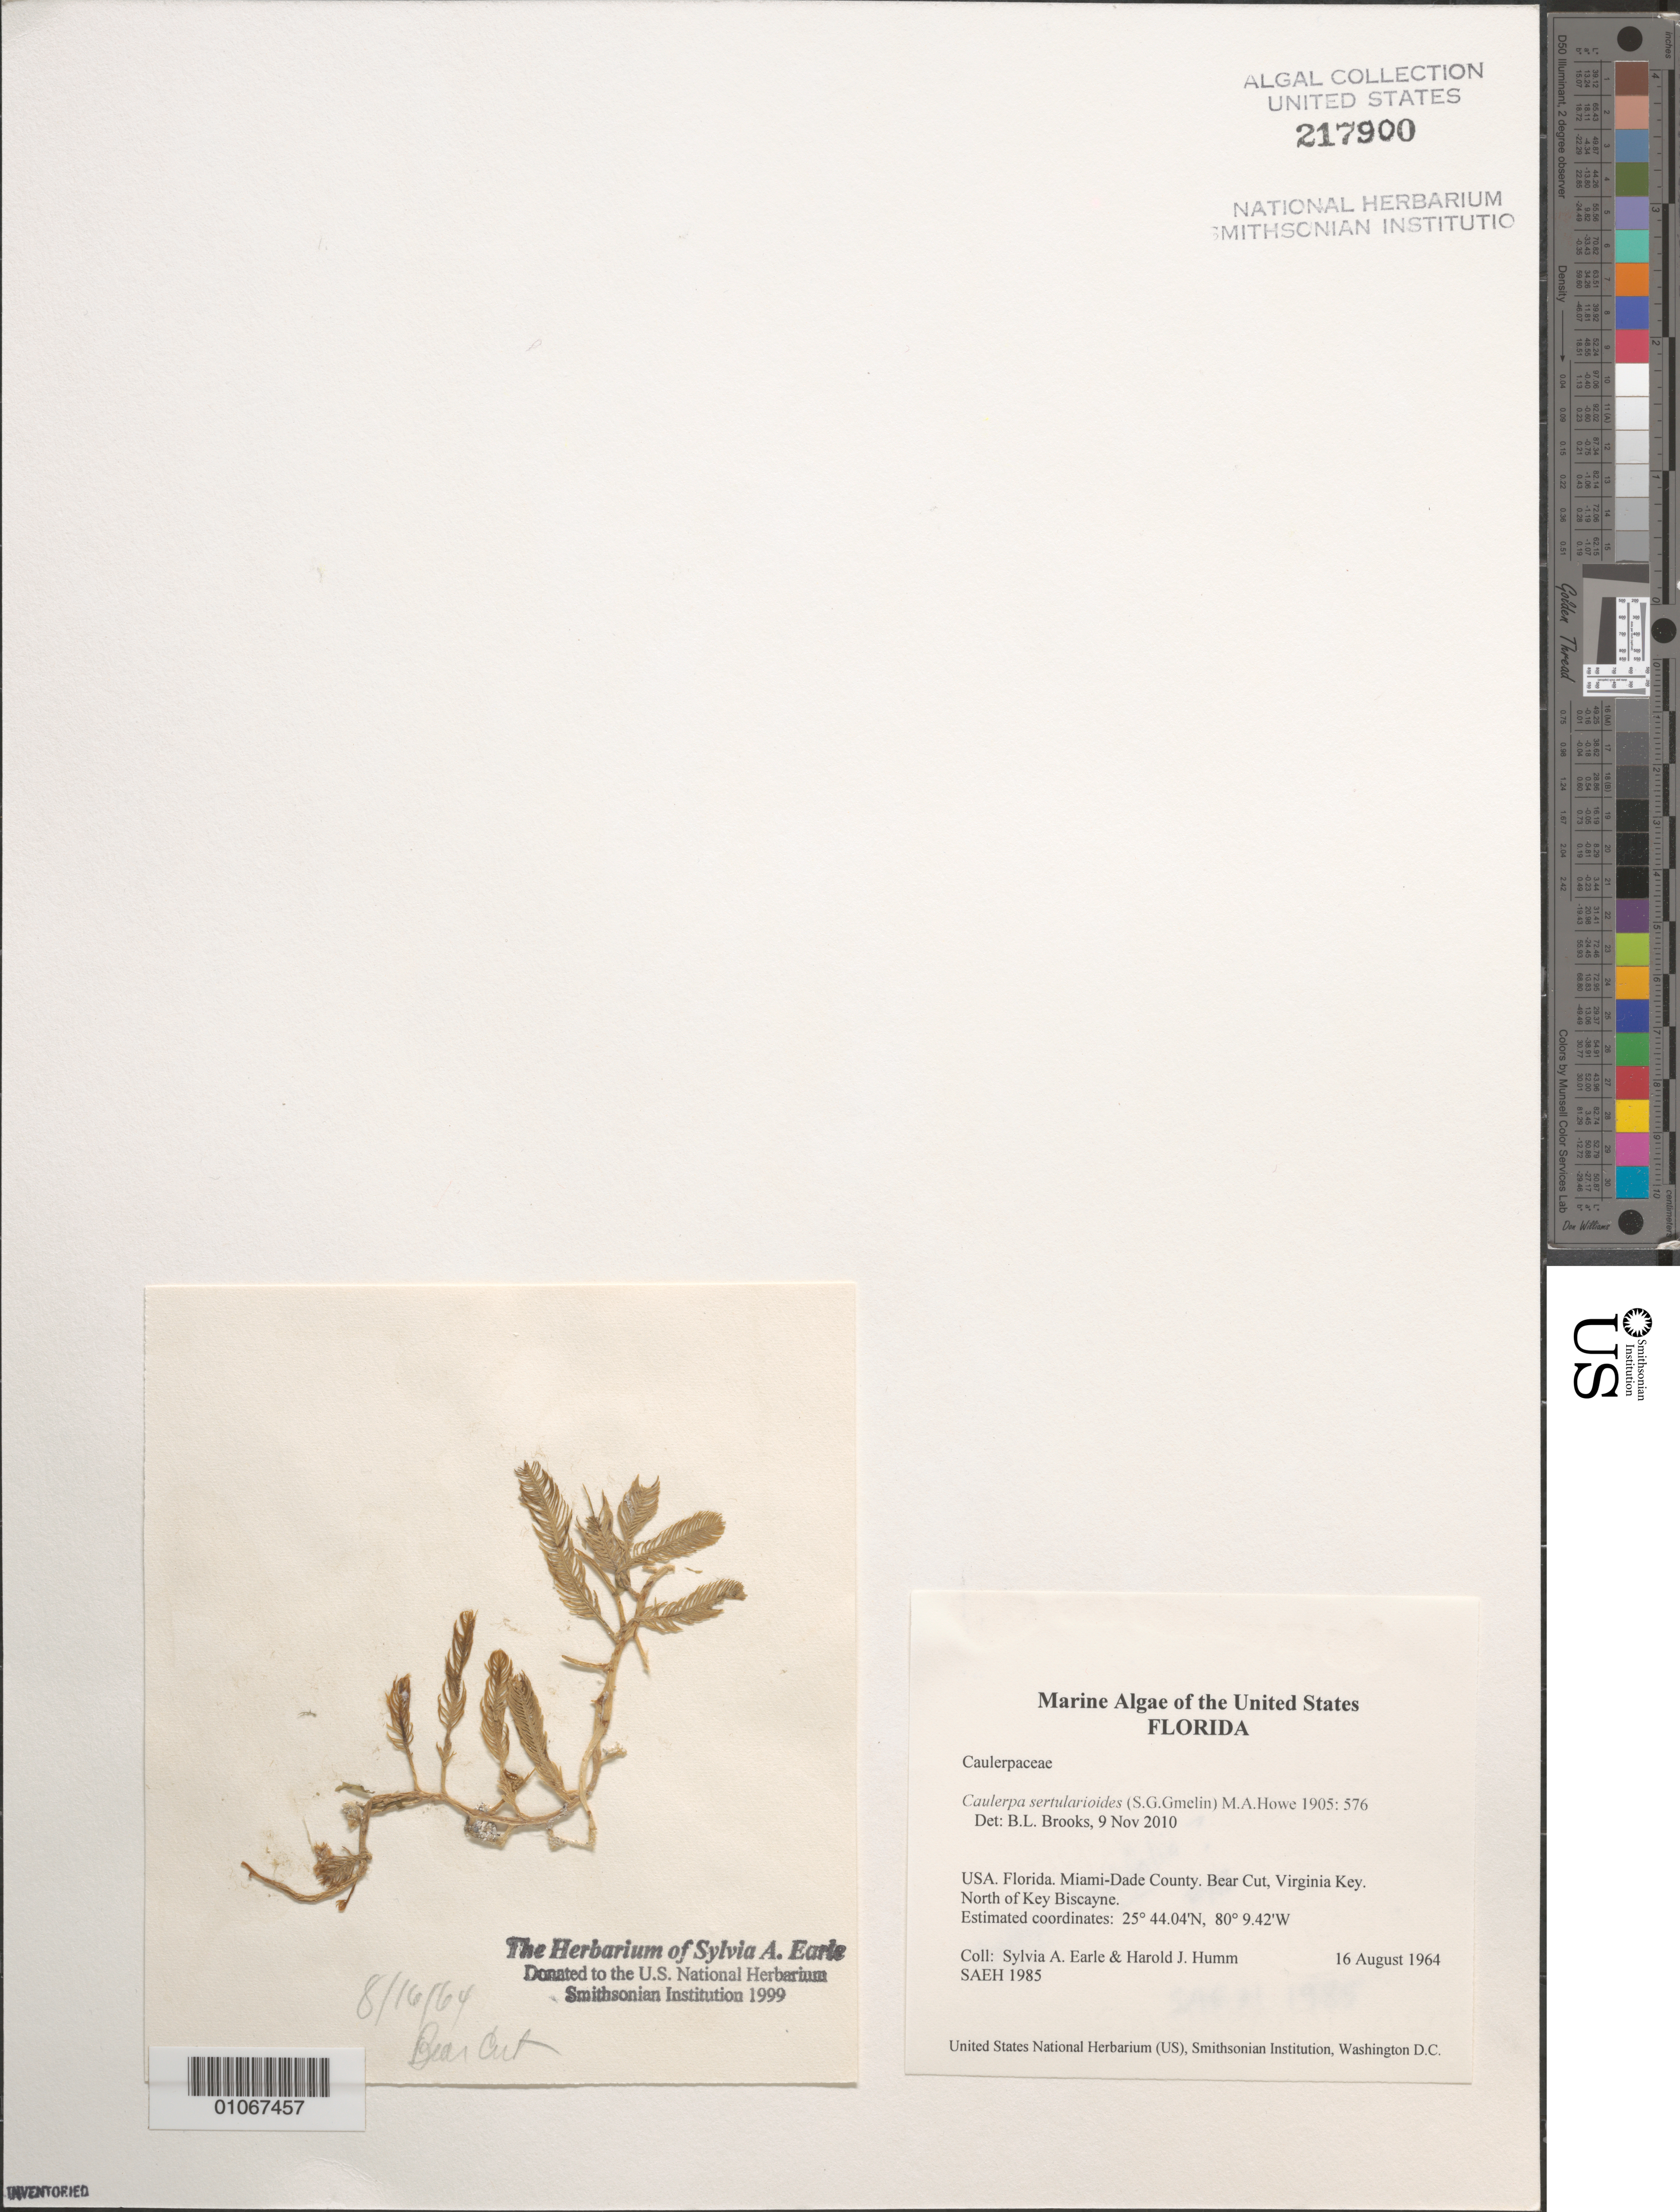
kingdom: Plantae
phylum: Chlorophyta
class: Ulvophyceae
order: Bryopsidales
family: Caulerpaceae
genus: Caulerpa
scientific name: Caulerpa sertularioides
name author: (S.G. Gmel.) M. Howe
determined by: Brooks, B. L., (BOT), Smithsonian Institution - National Museum of Natural History (UNITED STATES)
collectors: S. A. Earle & H. J. Humm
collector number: SAEH 1985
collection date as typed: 16 Aug 1964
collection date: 1964-08-16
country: United States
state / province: Florida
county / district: Miami-Dade County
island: Virginia Key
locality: Bear Cut, north of Key Biscayne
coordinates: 25 44.04'N, 80 9.42'W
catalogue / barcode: US 217900